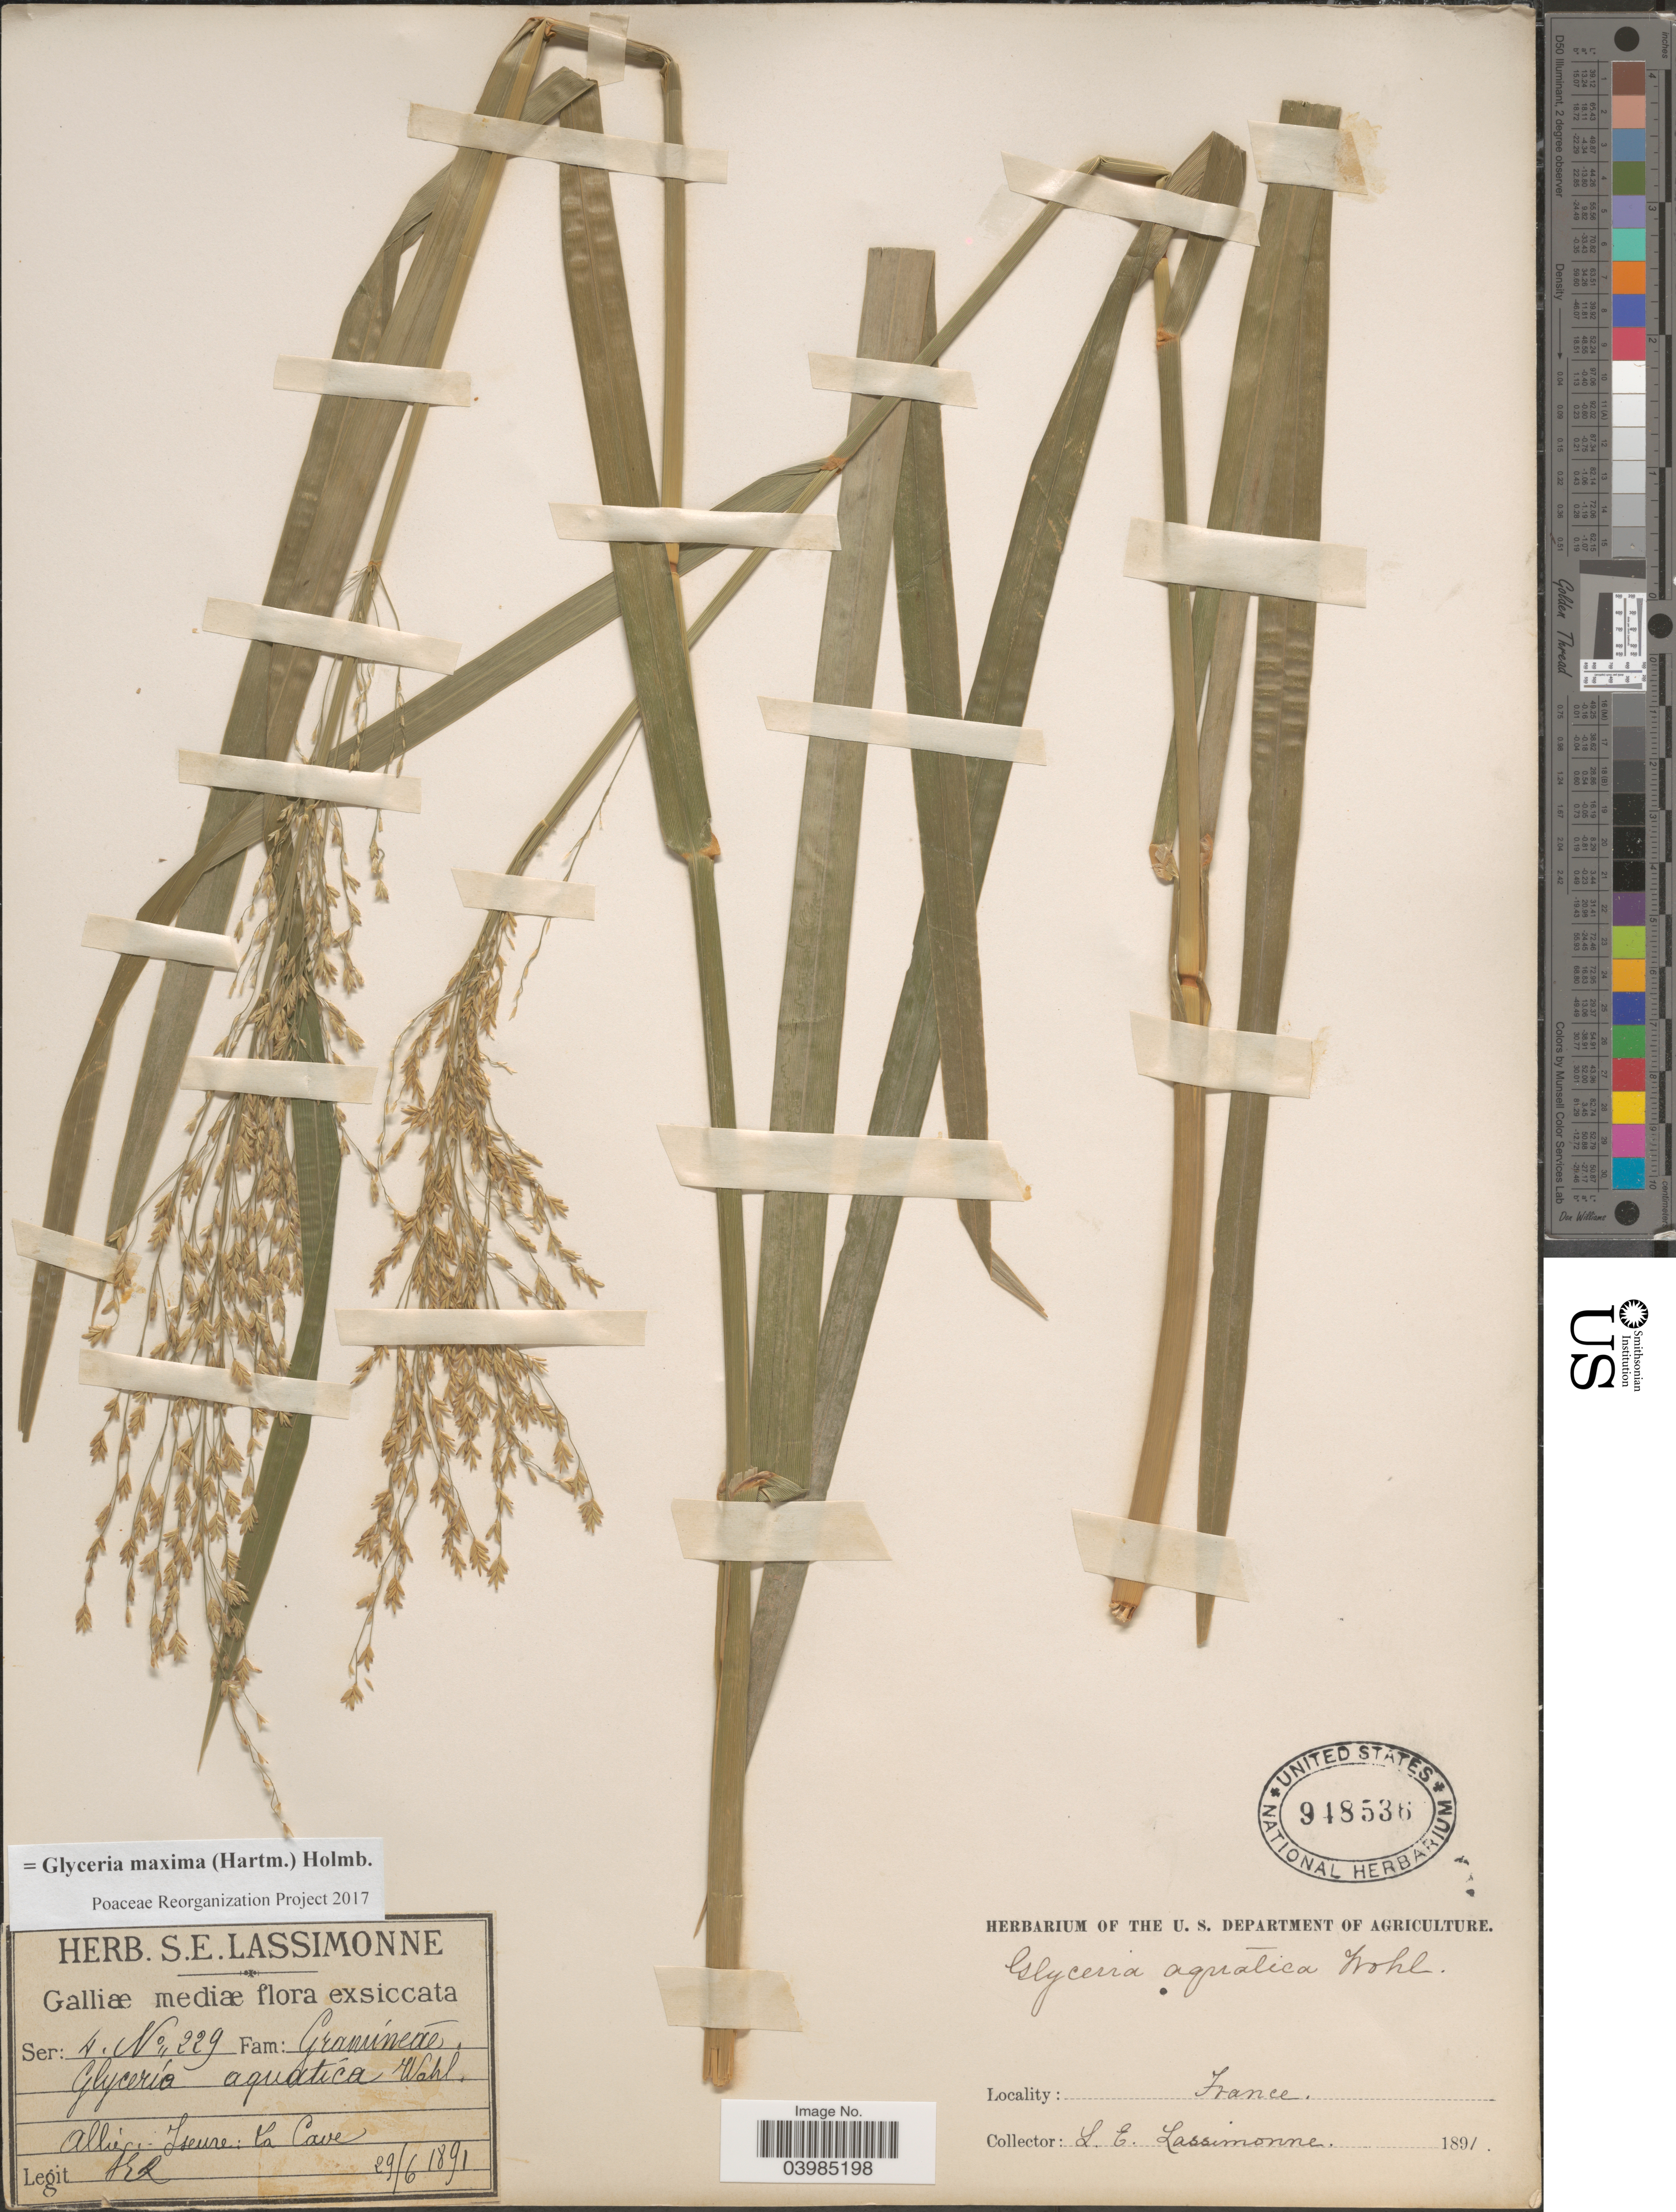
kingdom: Plantae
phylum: Tracheophyta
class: Liliopsida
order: Poales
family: Poaceae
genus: Glyceria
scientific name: Glyceria maxima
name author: (Hartm.) Holmb.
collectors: S. Lassimonne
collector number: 229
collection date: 1891-06-29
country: France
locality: Galliæ mediæ. Allier. Yseure; La Cave.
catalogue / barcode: US 948536